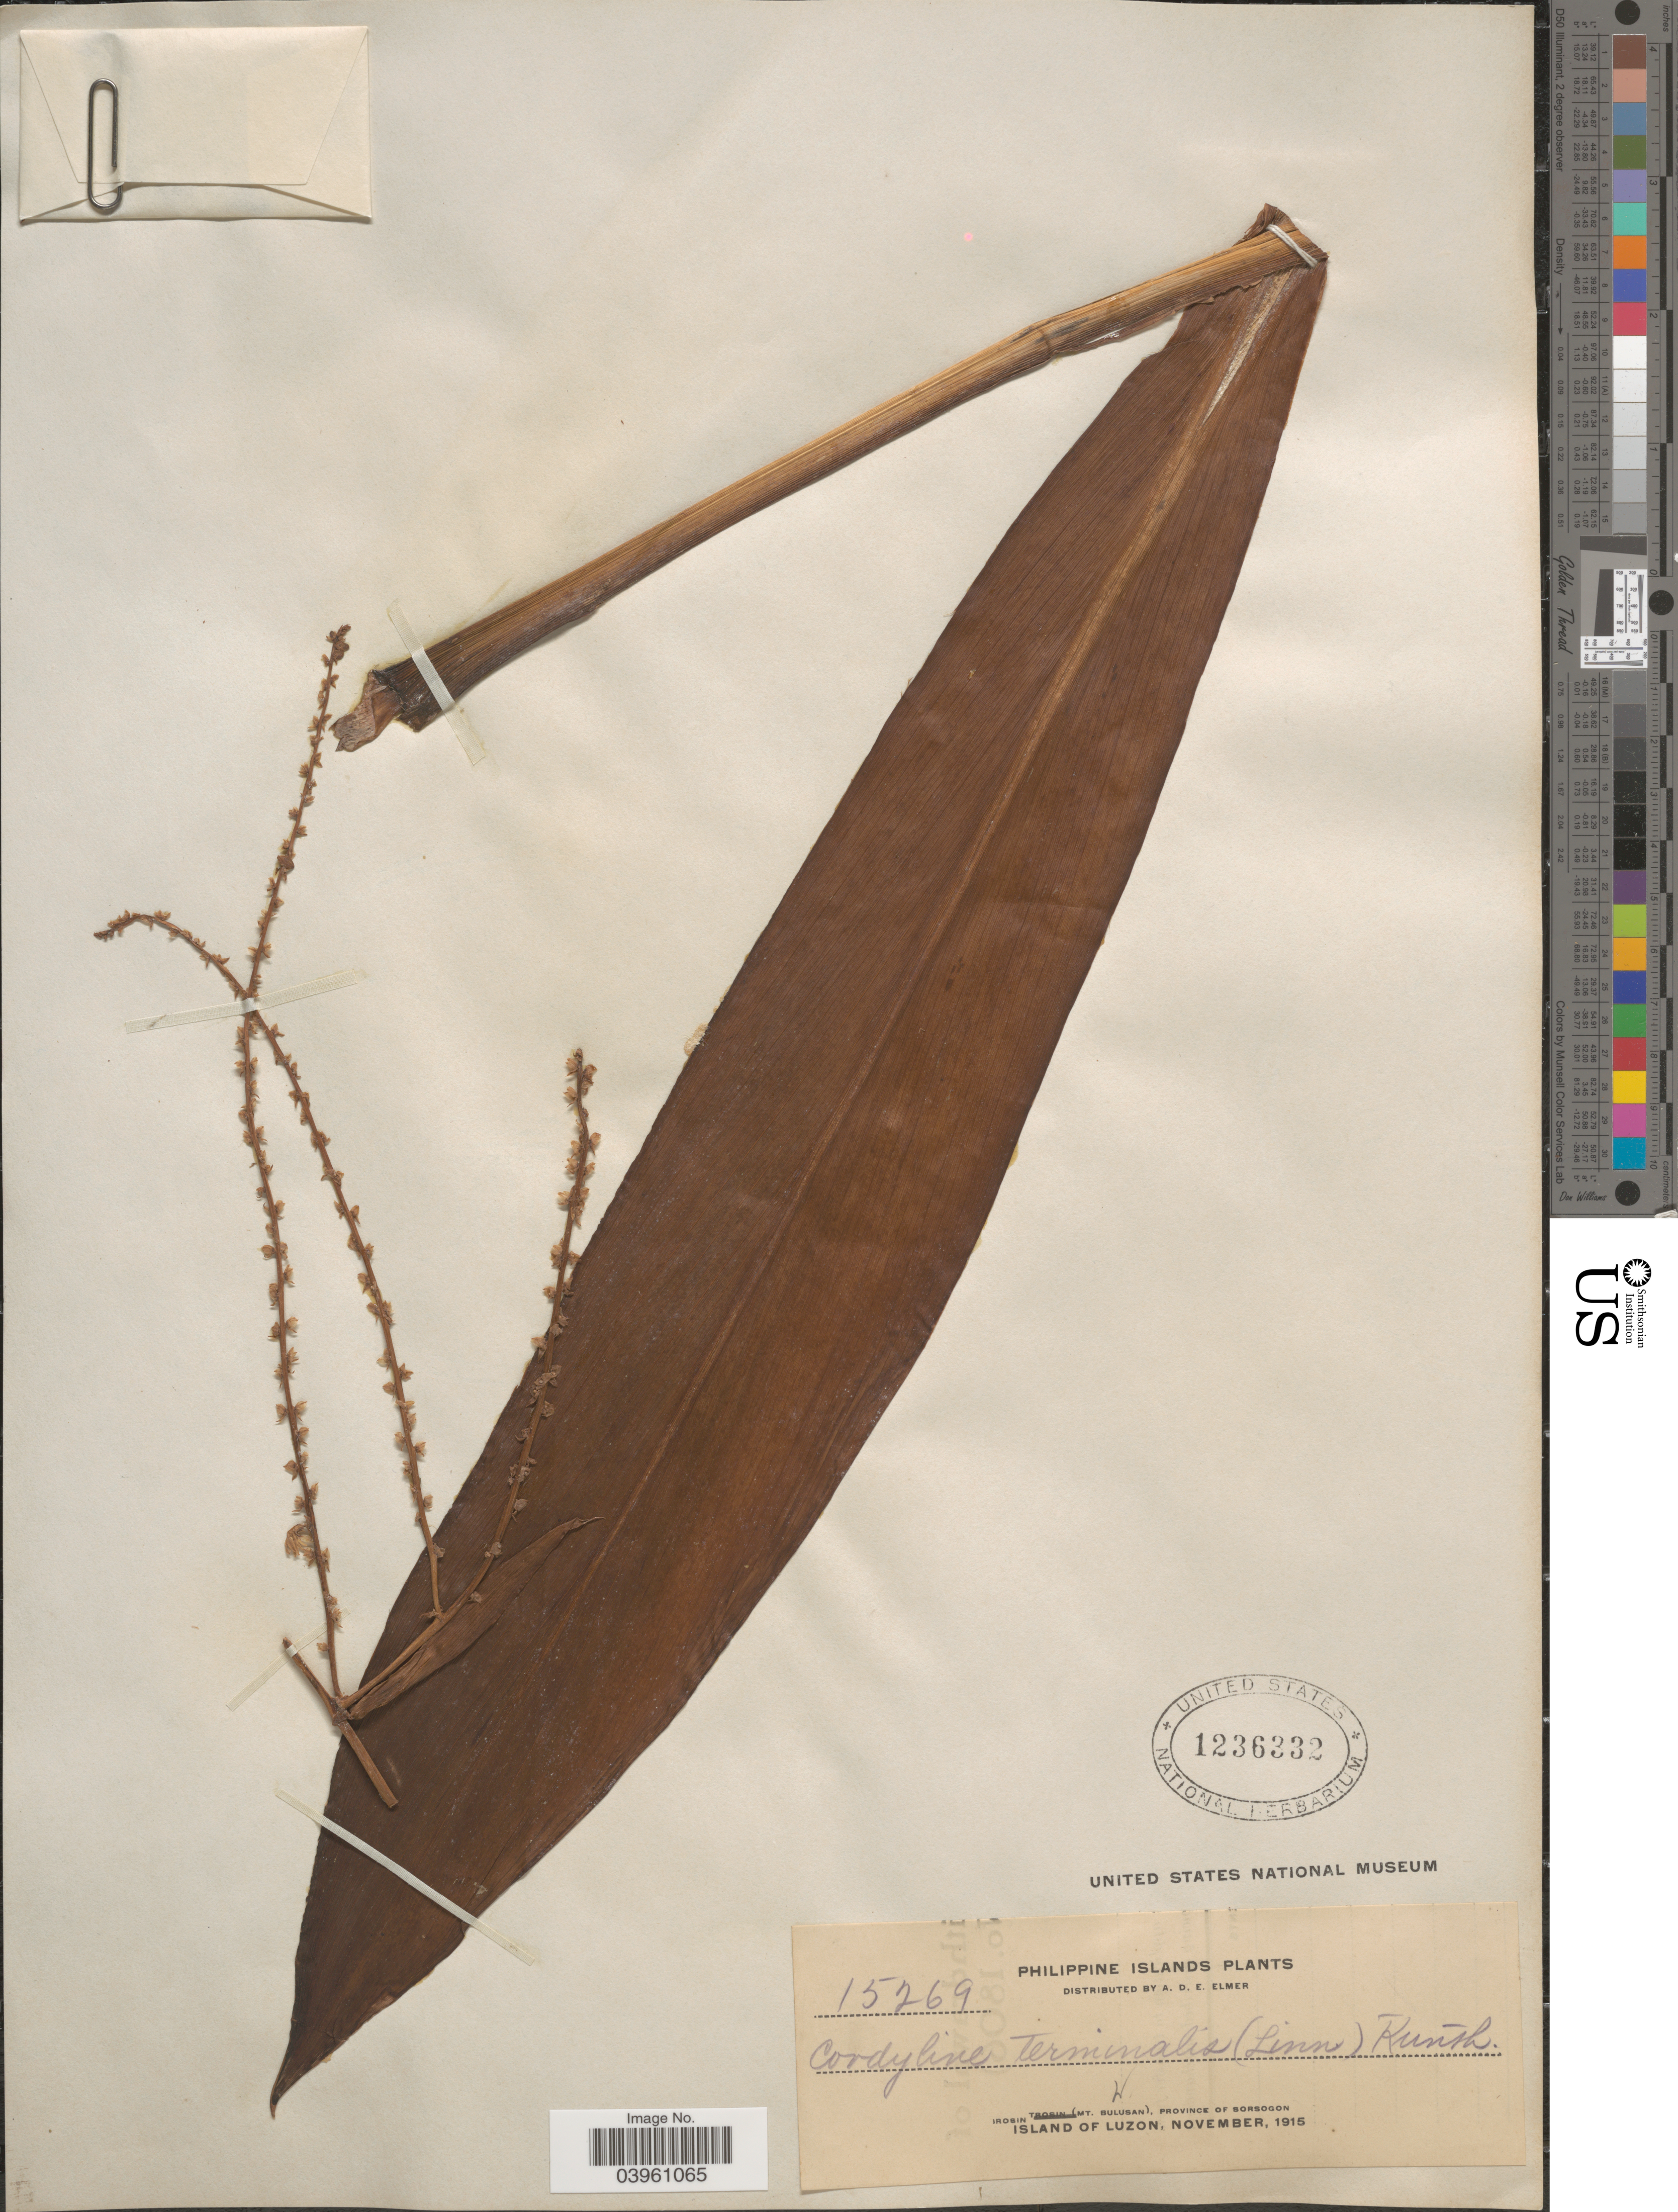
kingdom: Plantae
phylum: Tracheophyta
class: Liliopsida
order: Asparagales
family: Asparagaceae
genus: Taetsia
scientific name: Taetsia terminalis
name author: W. Wight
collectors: A. D. E. Elmer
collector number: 15269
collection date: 1915-11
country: Philippines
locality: Irosin (Mt. Bulusan), Province of Sorsogon. Island of Luzon.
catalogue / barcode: US 1236332